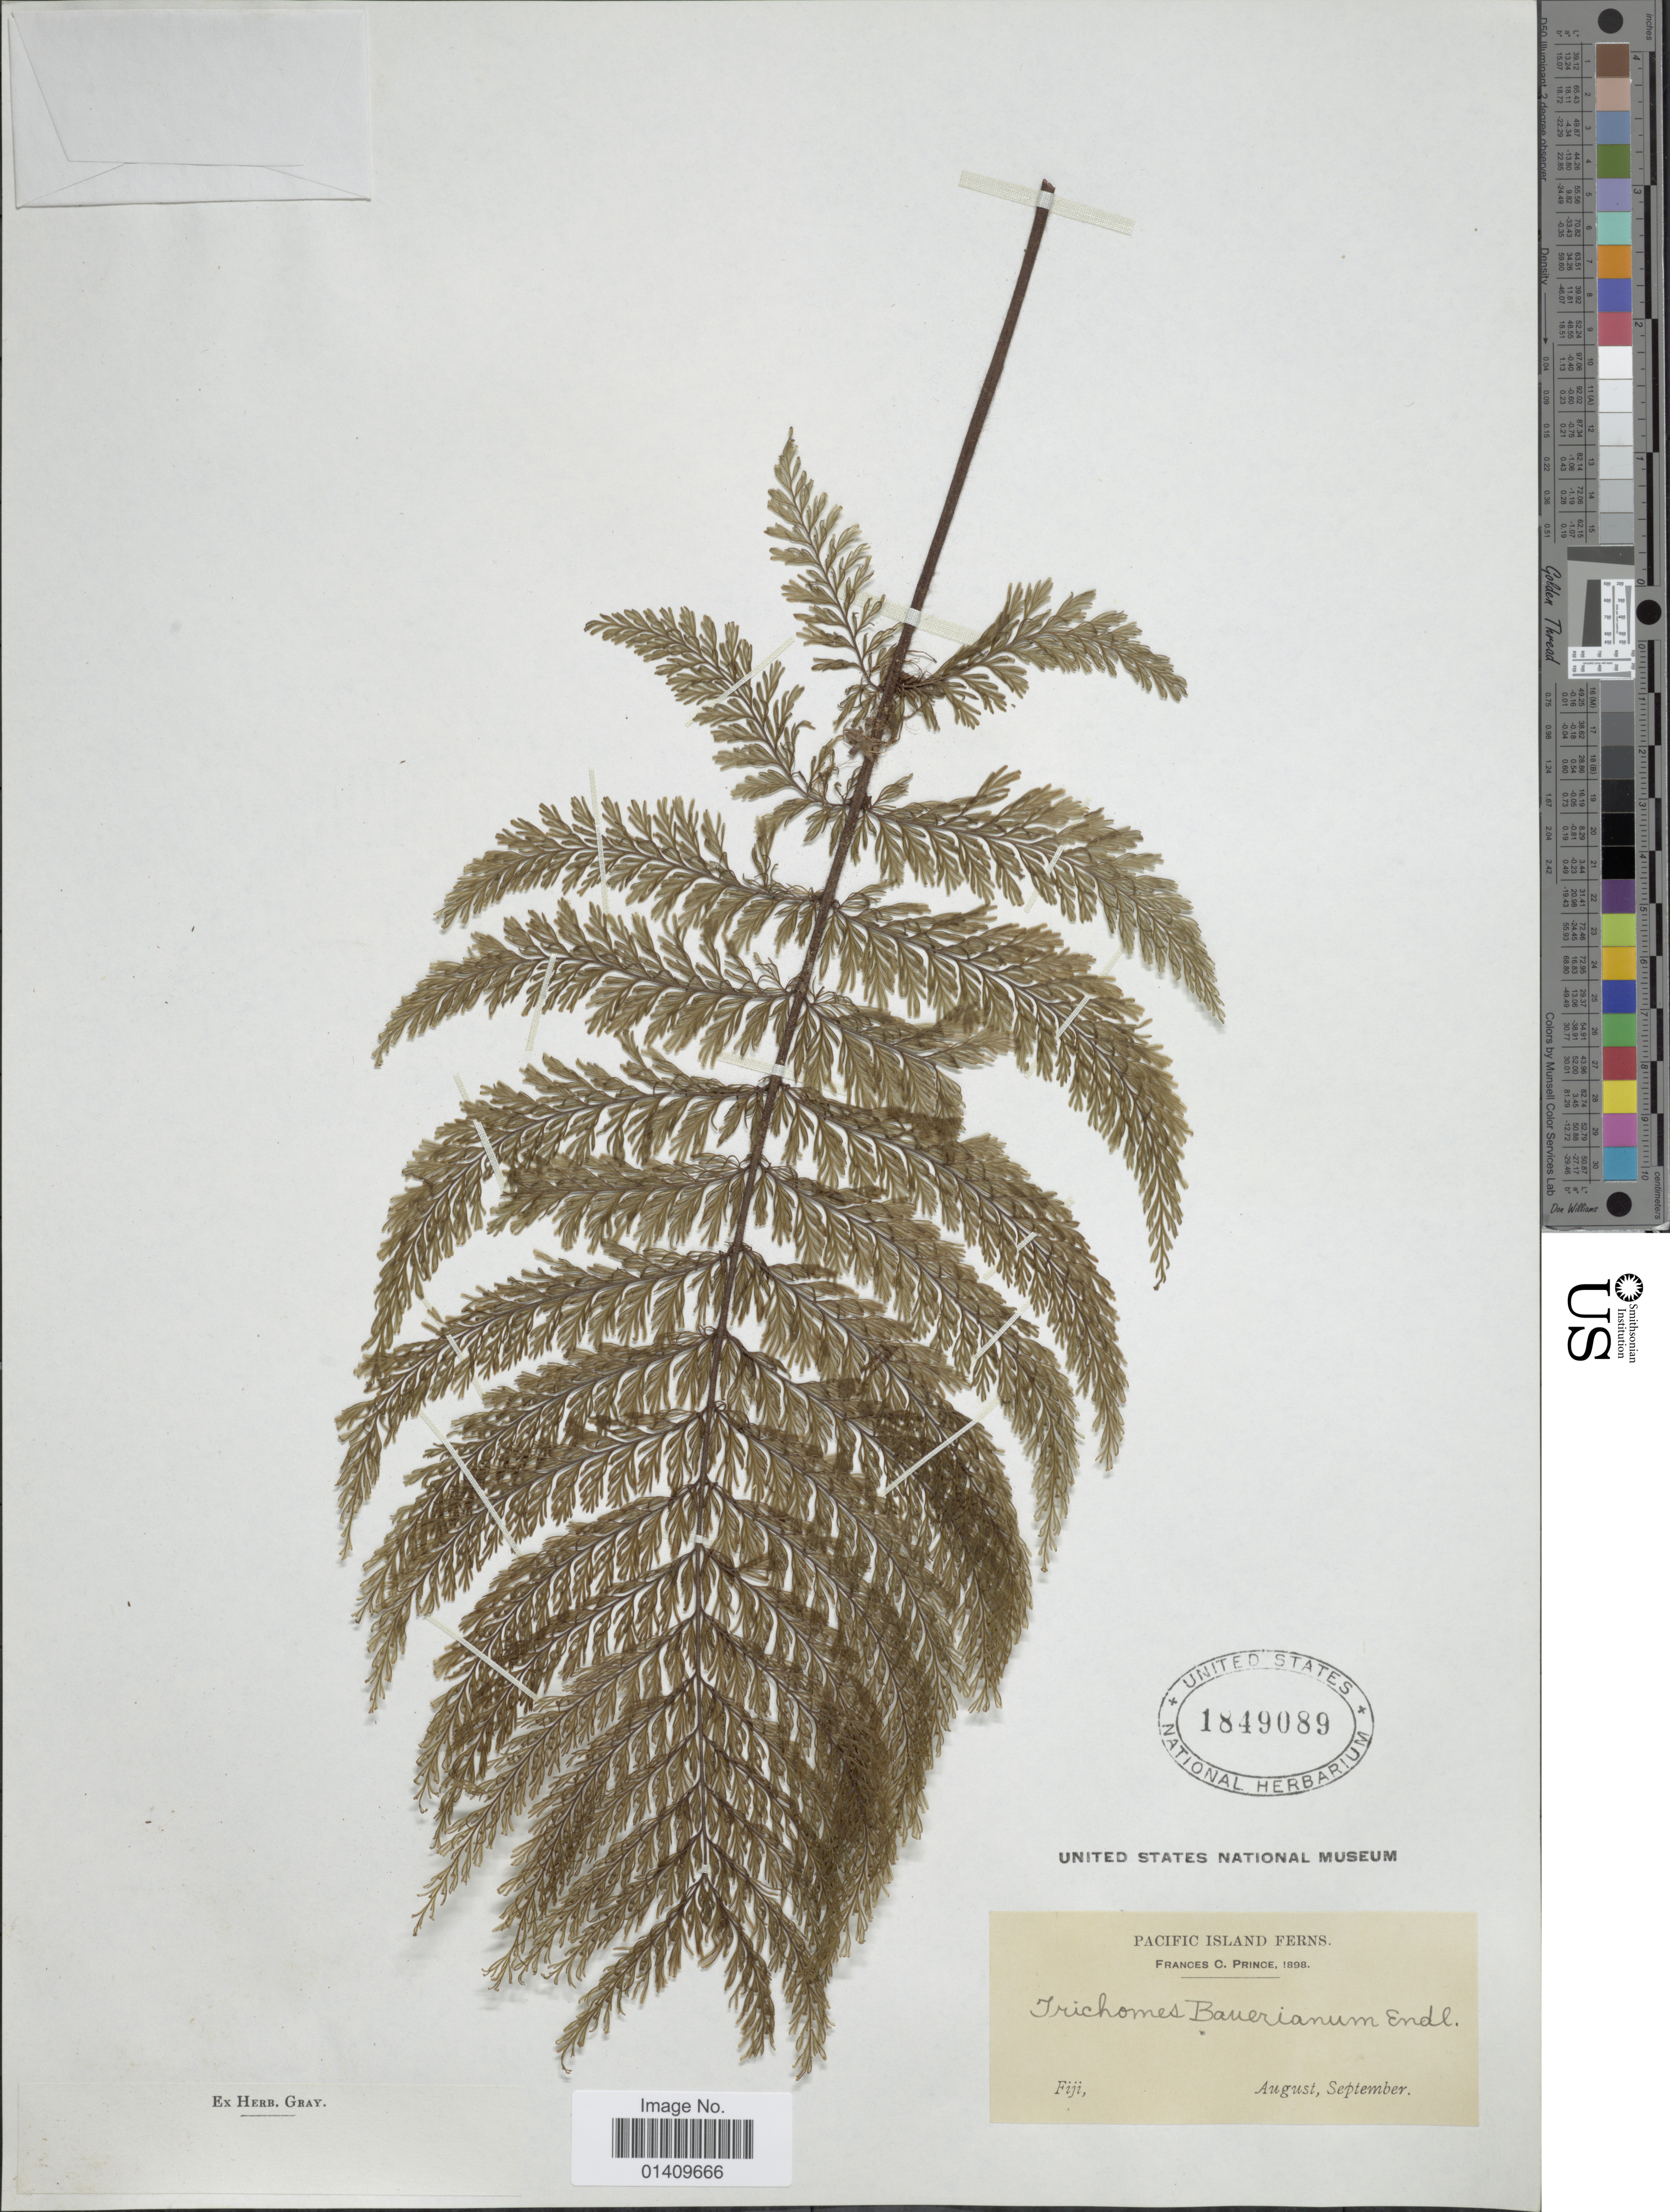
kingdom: Plantae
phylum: Tracheophyta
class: Polypodiopsida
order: Hymenophyllales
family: Hymenophyllaceae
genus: Callistopteris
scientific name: Callistopteris baueriana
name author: Copel.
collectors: F. Prince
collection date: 1898-08/1898-09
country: Fiji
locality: Pacific Island Ferns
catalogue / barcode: US 1849089